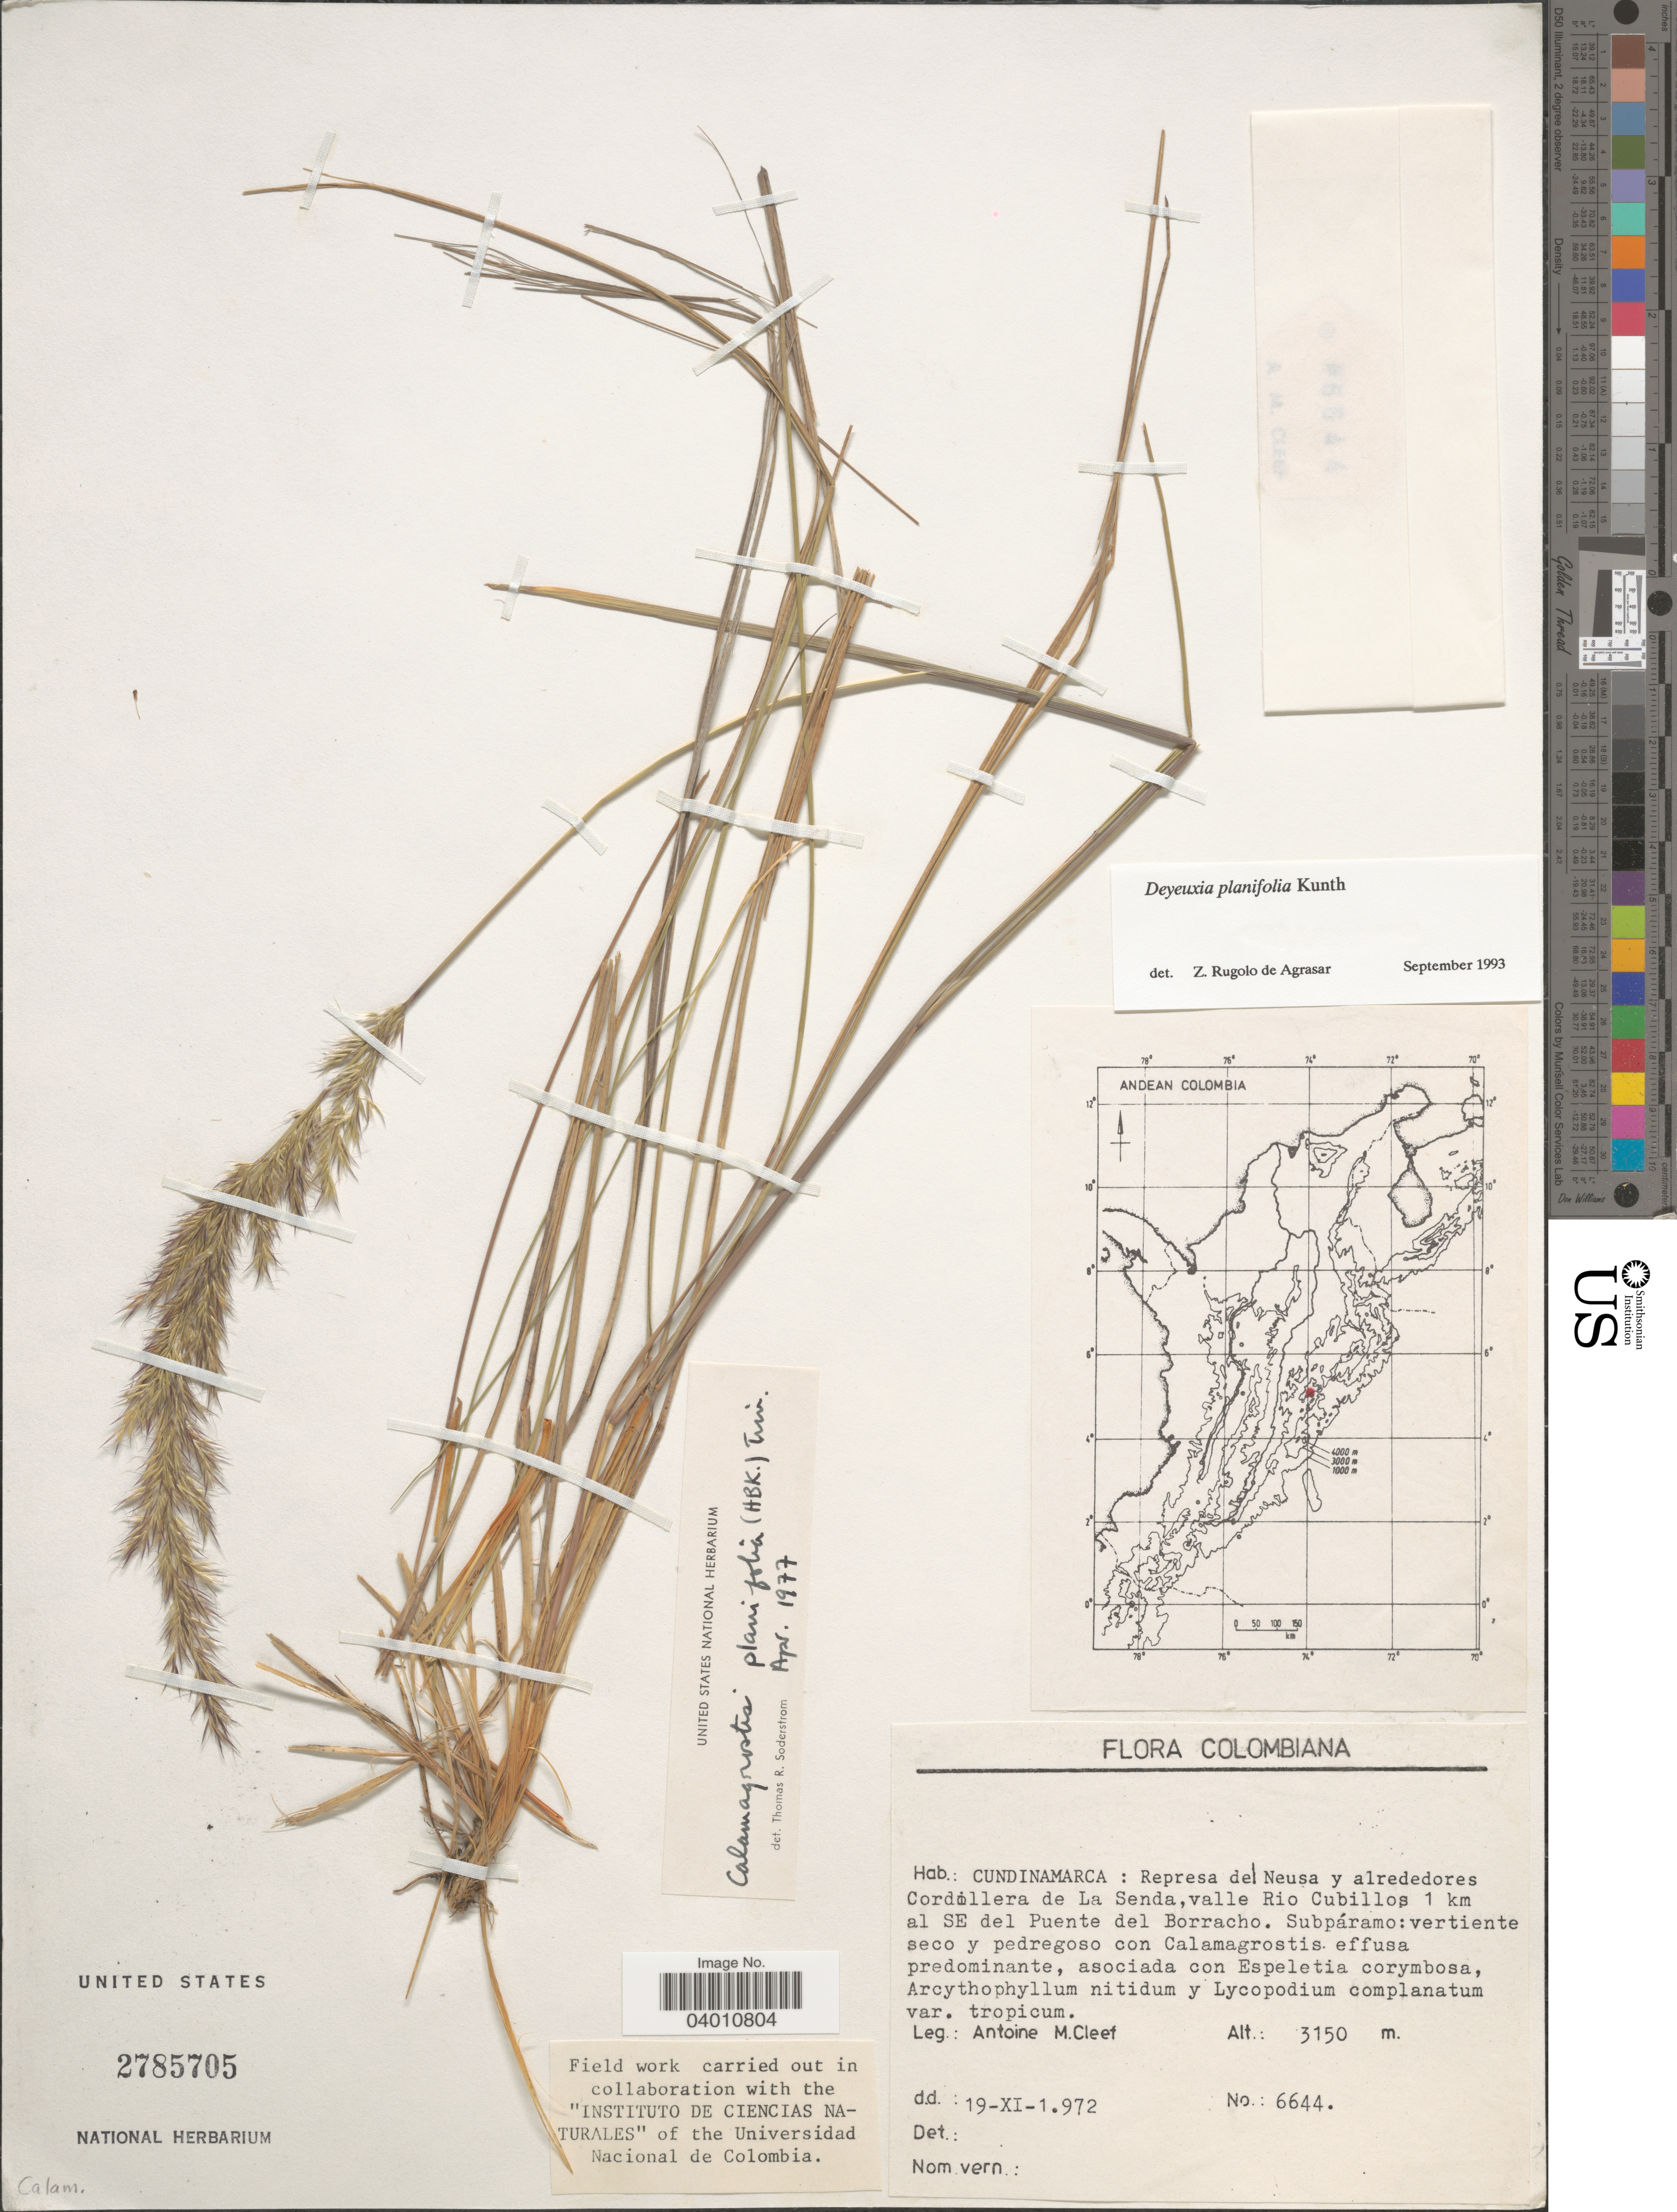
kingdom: Plantae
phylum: Tracheophyta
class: Liliopsida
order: Poales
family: Poaceae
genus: Peyritschia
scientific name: Peyritschia planifolia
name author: (Kunth) P.M. Peterson et al.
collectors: A. M. Cleef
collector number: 6644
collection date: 1972-11-19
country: Colombia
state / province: Cundinamarca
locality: Represa del Neusa y alrededores Cordillera de La Senda, valle Rio Cubillos 1 km al SE del Puente del Borracho.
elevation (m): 3150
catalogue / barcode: US 2785705